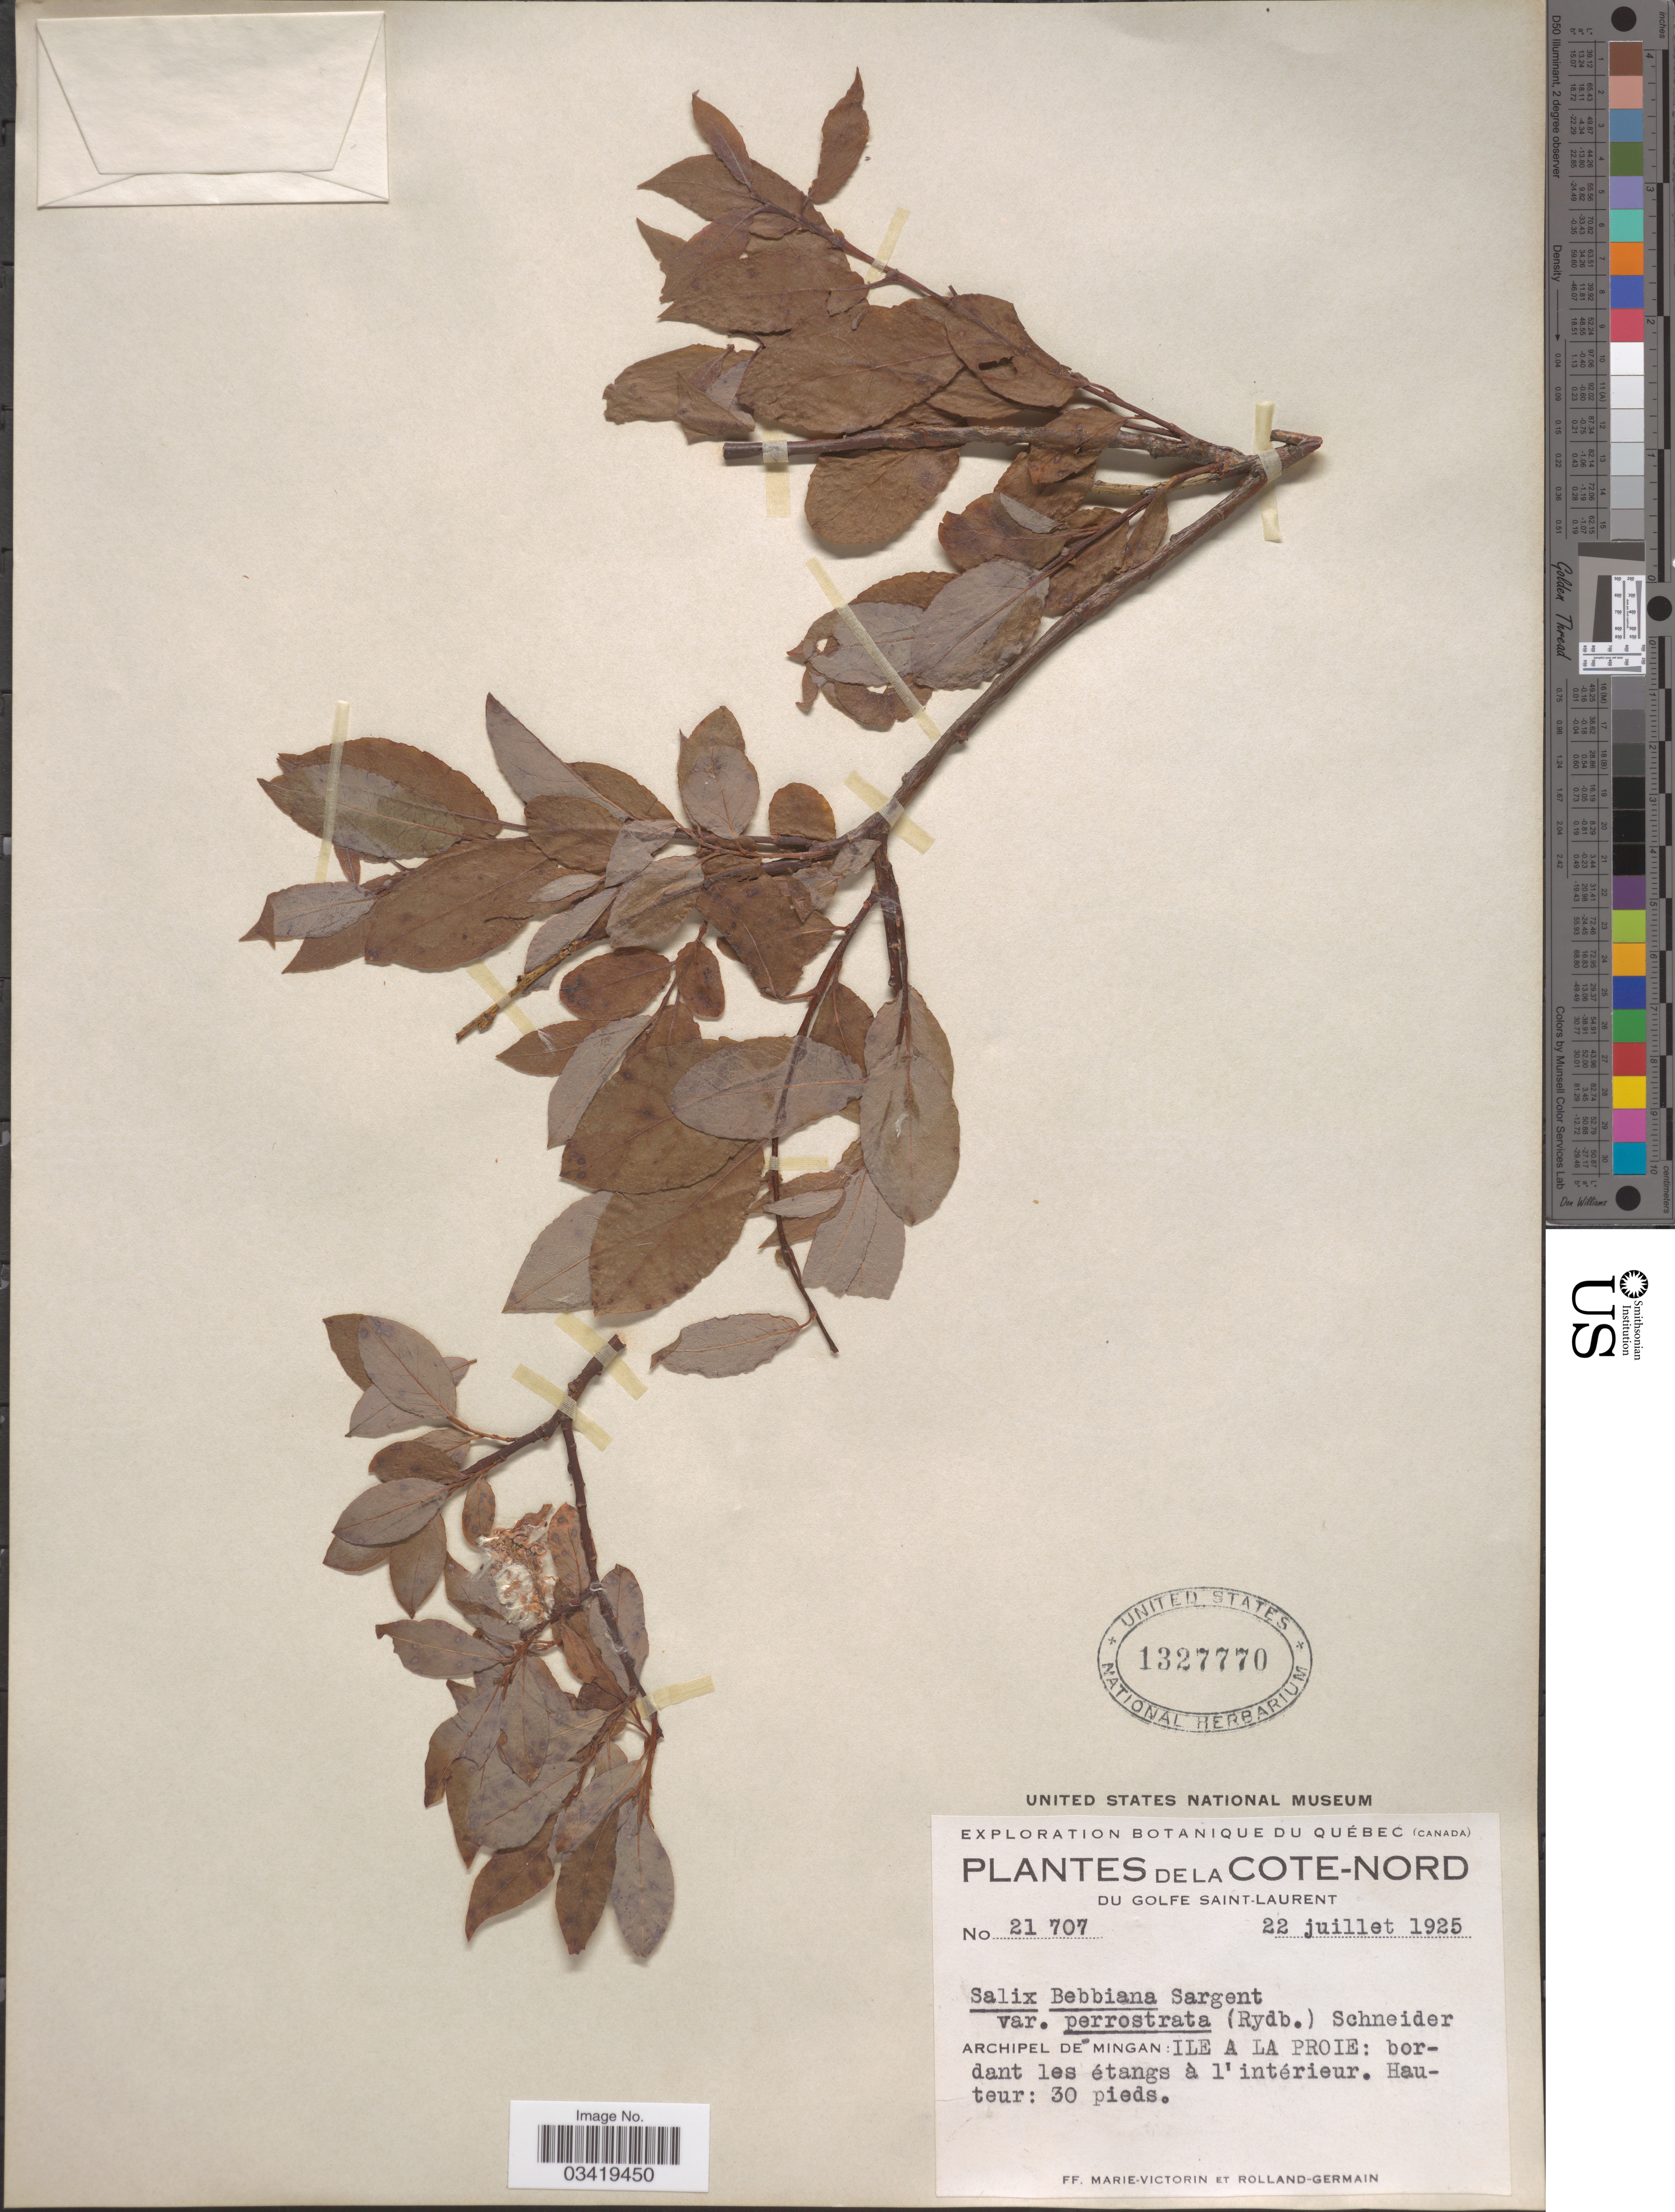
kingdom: Plantae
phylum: Tracheophyta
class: Magnoliopsida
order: Malpighiales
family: Salicaceae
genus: Salix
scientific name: Salix bebbiana var. perrostrata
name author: Sarg.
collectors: F. Marie-Victorin & Rolland-Germain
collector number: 21707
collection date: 1925-07-22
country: Canada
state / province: Quebec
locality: La Cote-Nord du Golfe Saint-Laurent. Archipel de Mingan: Ile a La Proie.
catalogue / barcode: US 1327770